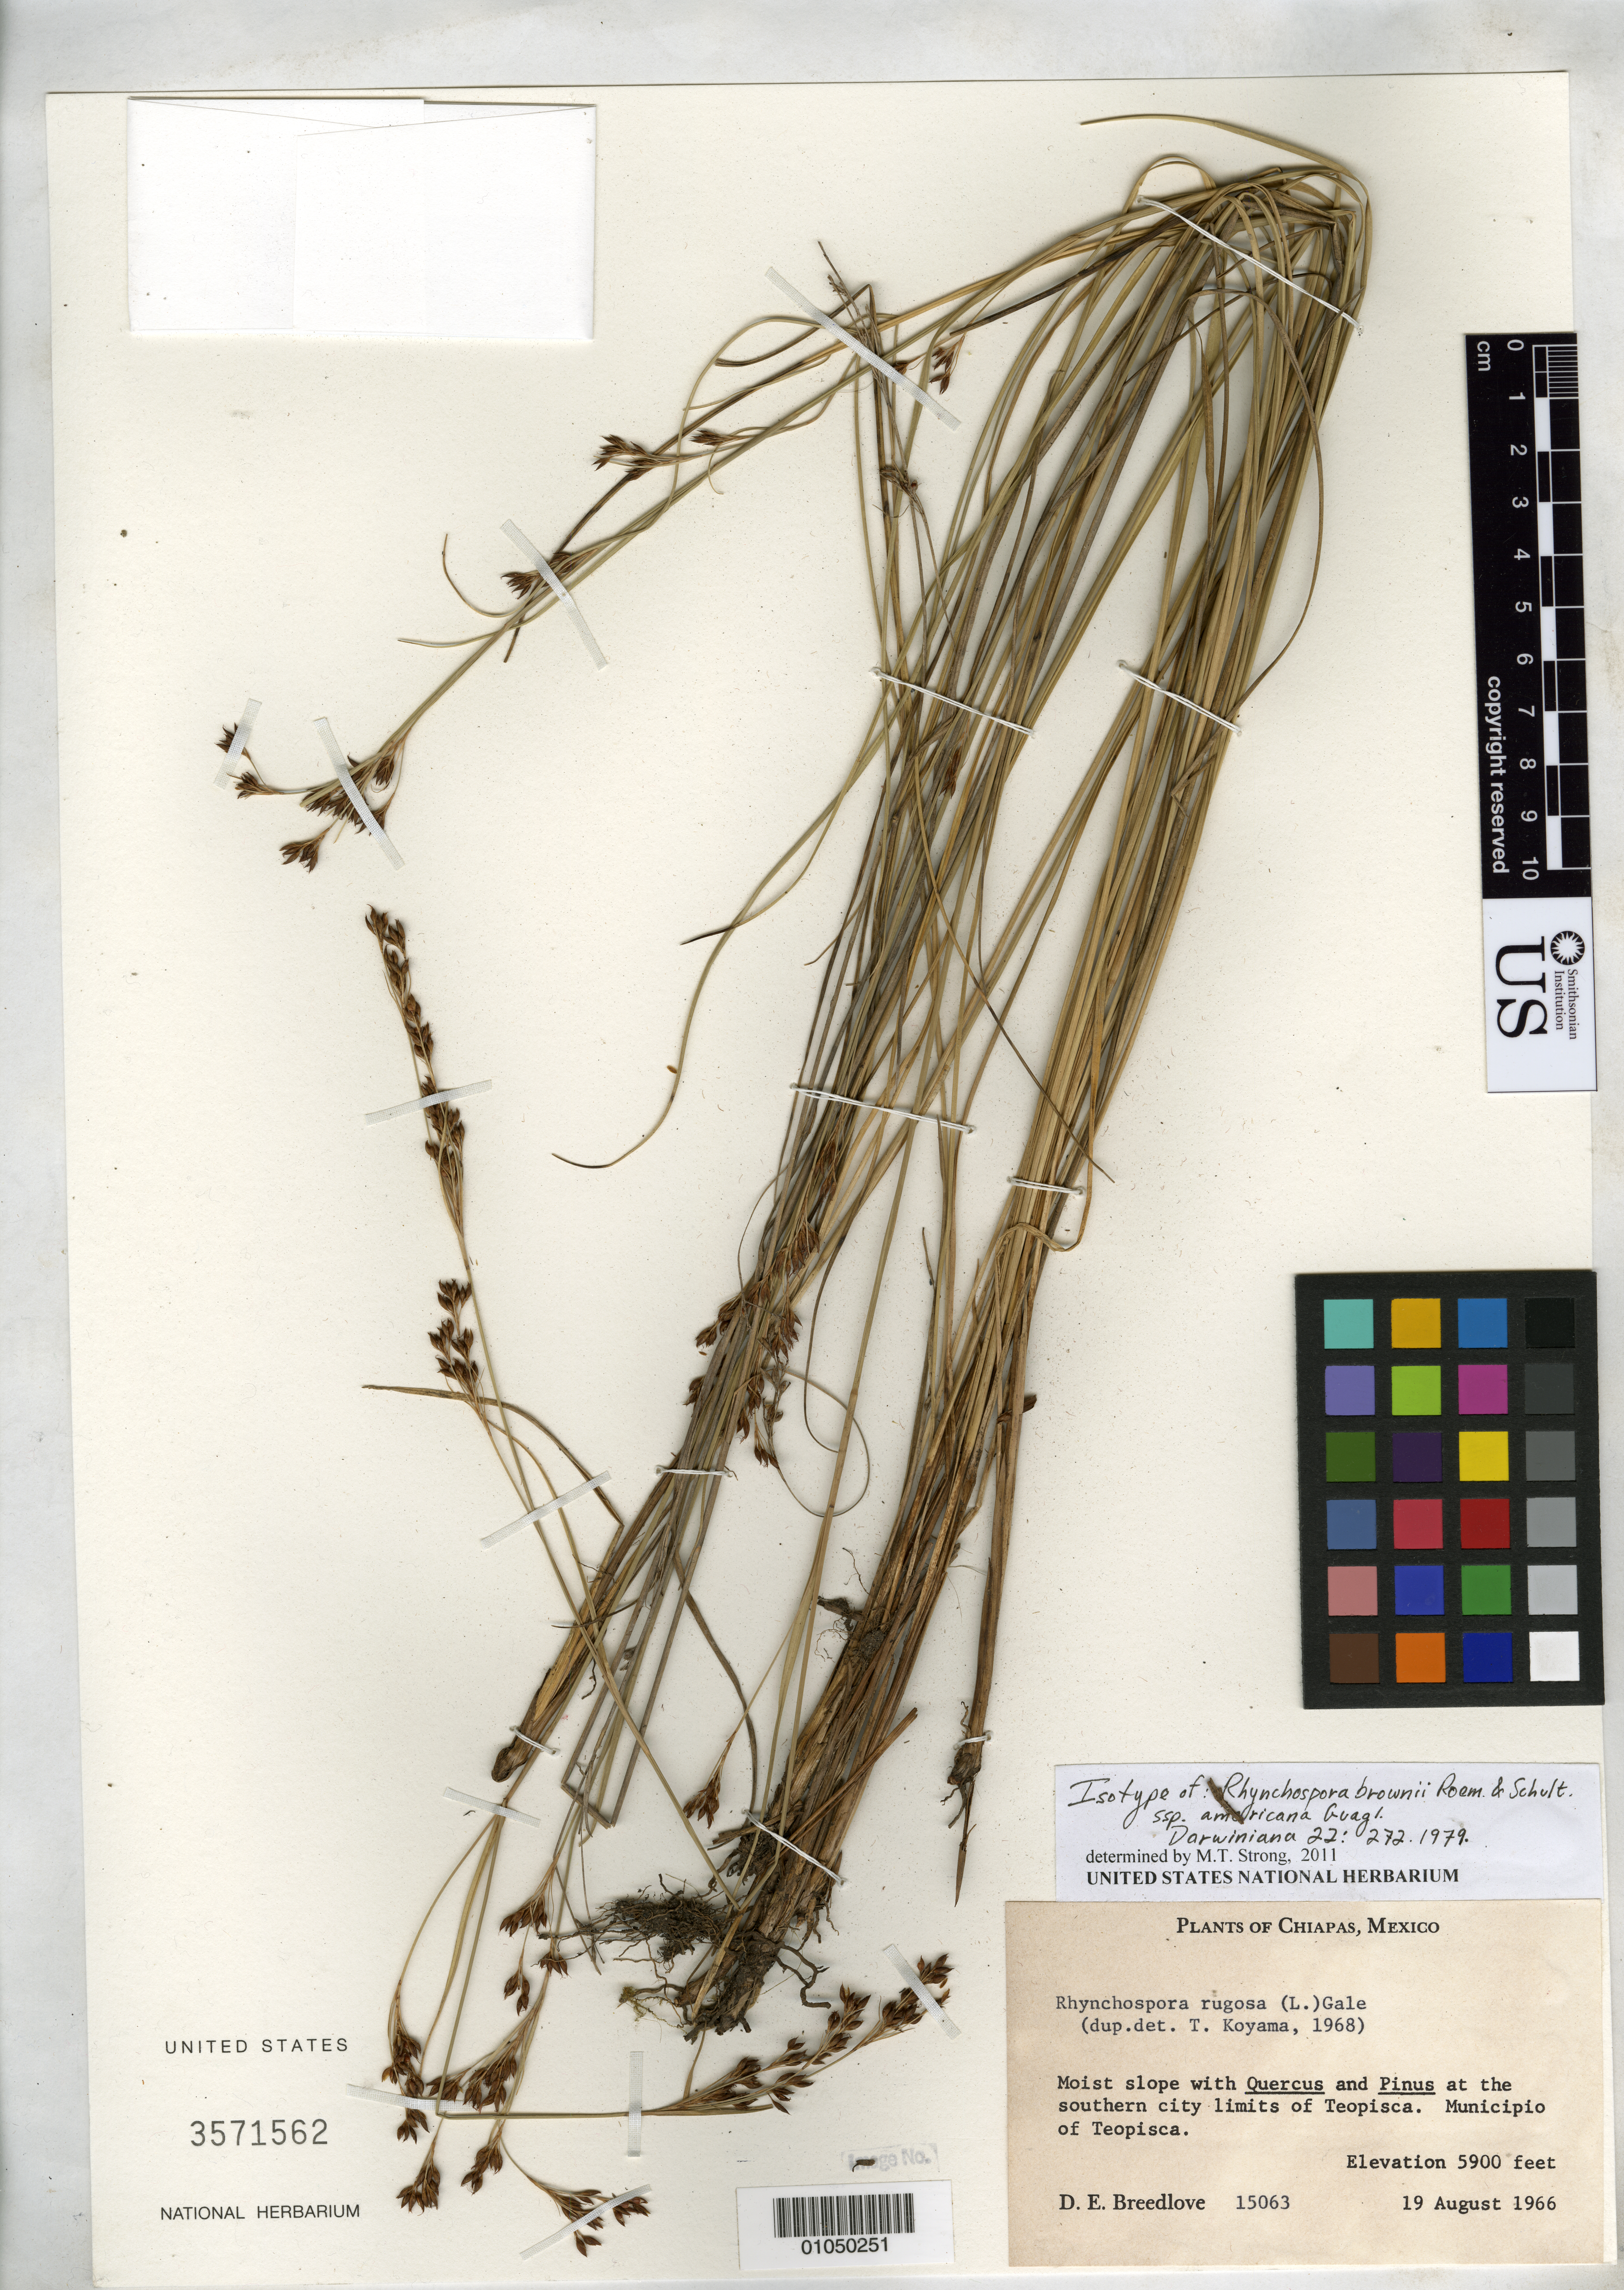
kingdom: Plantae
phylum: Tracheophyta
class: Liliopsida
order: Poales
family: Cyperaceae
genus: Rhynchospora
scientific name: Rhynchospora brownii subsp. americana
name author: Guagl.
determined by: Strong, M. T., (US), Smithsonian Institution - National Museum of Natural History (UNITED STATES)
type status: Isotype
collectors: D. E. Breedlove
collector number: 15063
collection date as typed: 19 Aug 1966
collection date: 1966-08-19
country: Mexico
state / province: Chiapas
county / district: Teopisca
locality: At the southern city limits of Teopisca, Municipio of Teopisca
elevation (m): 1798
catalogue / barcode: US 3571562